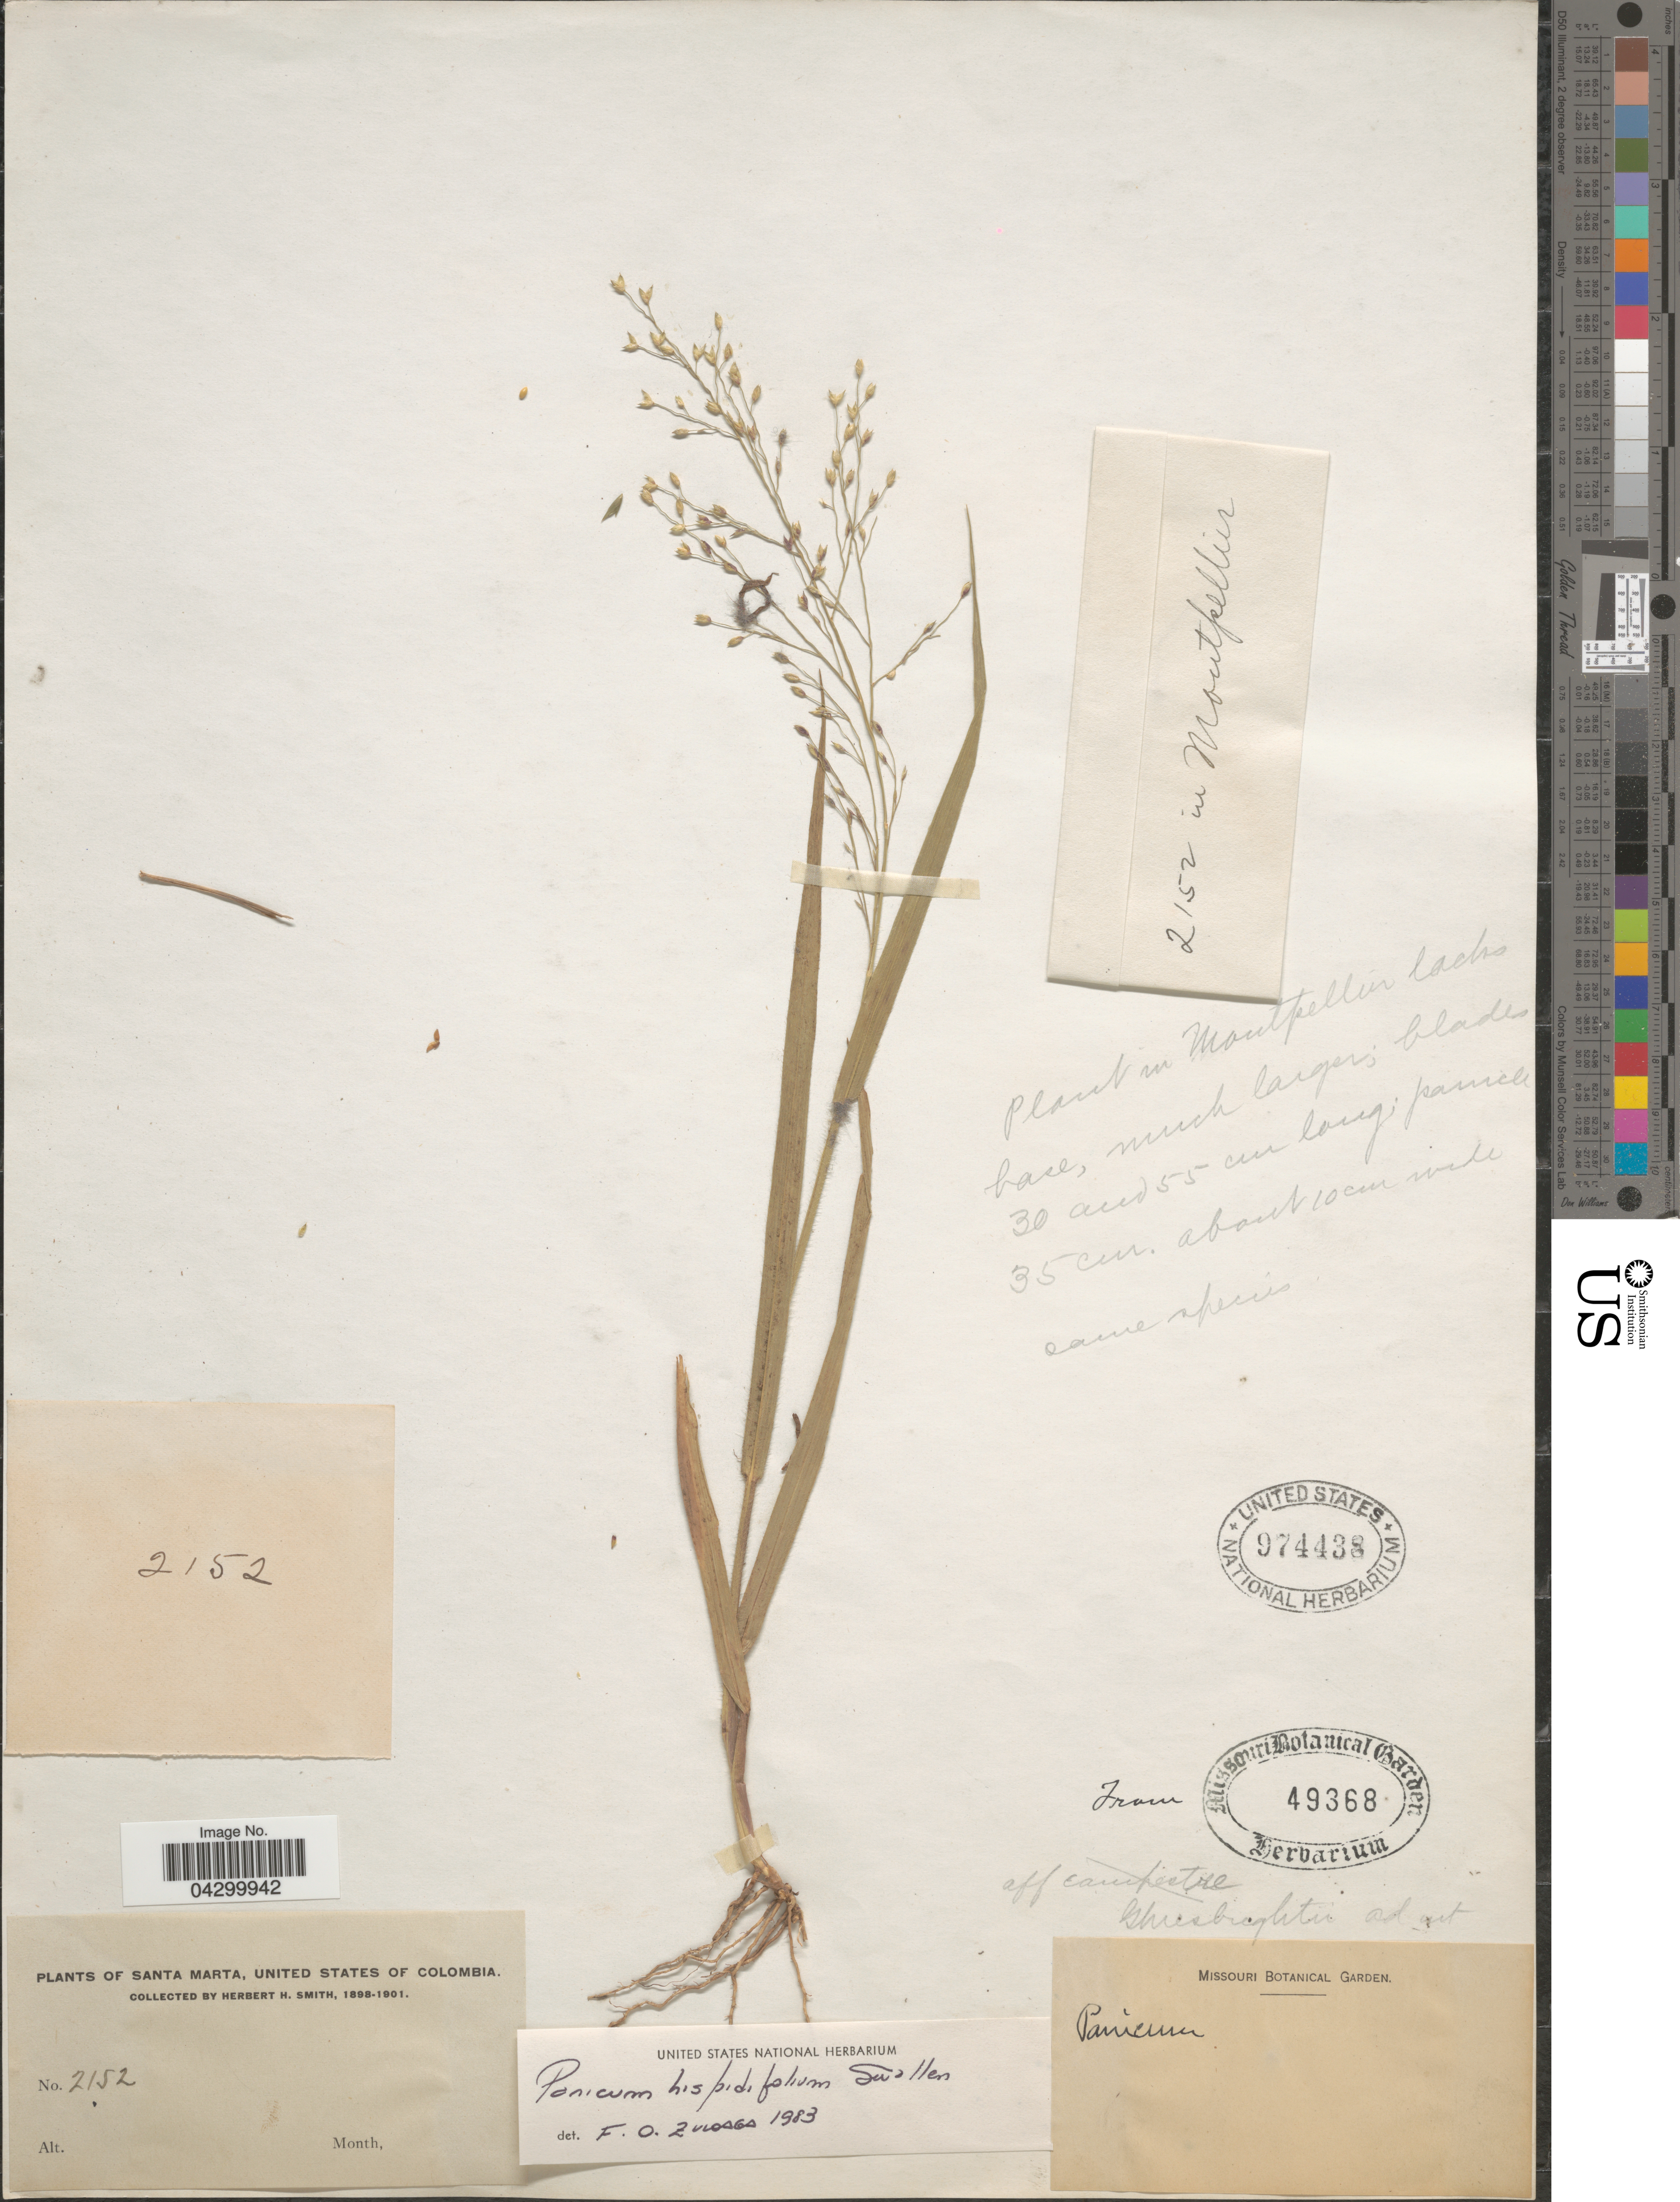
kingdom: Plantae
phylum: Tracheophyta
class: Liliopsida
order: Poales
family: Poaceae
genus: Panicum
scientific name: Panicum hispidifolium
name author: Swallen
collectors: Herbert H. Smith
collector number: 2152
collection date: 1898/1901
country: Colombia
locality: Santa Marta, United States of Colombia.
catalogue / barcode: US 974438